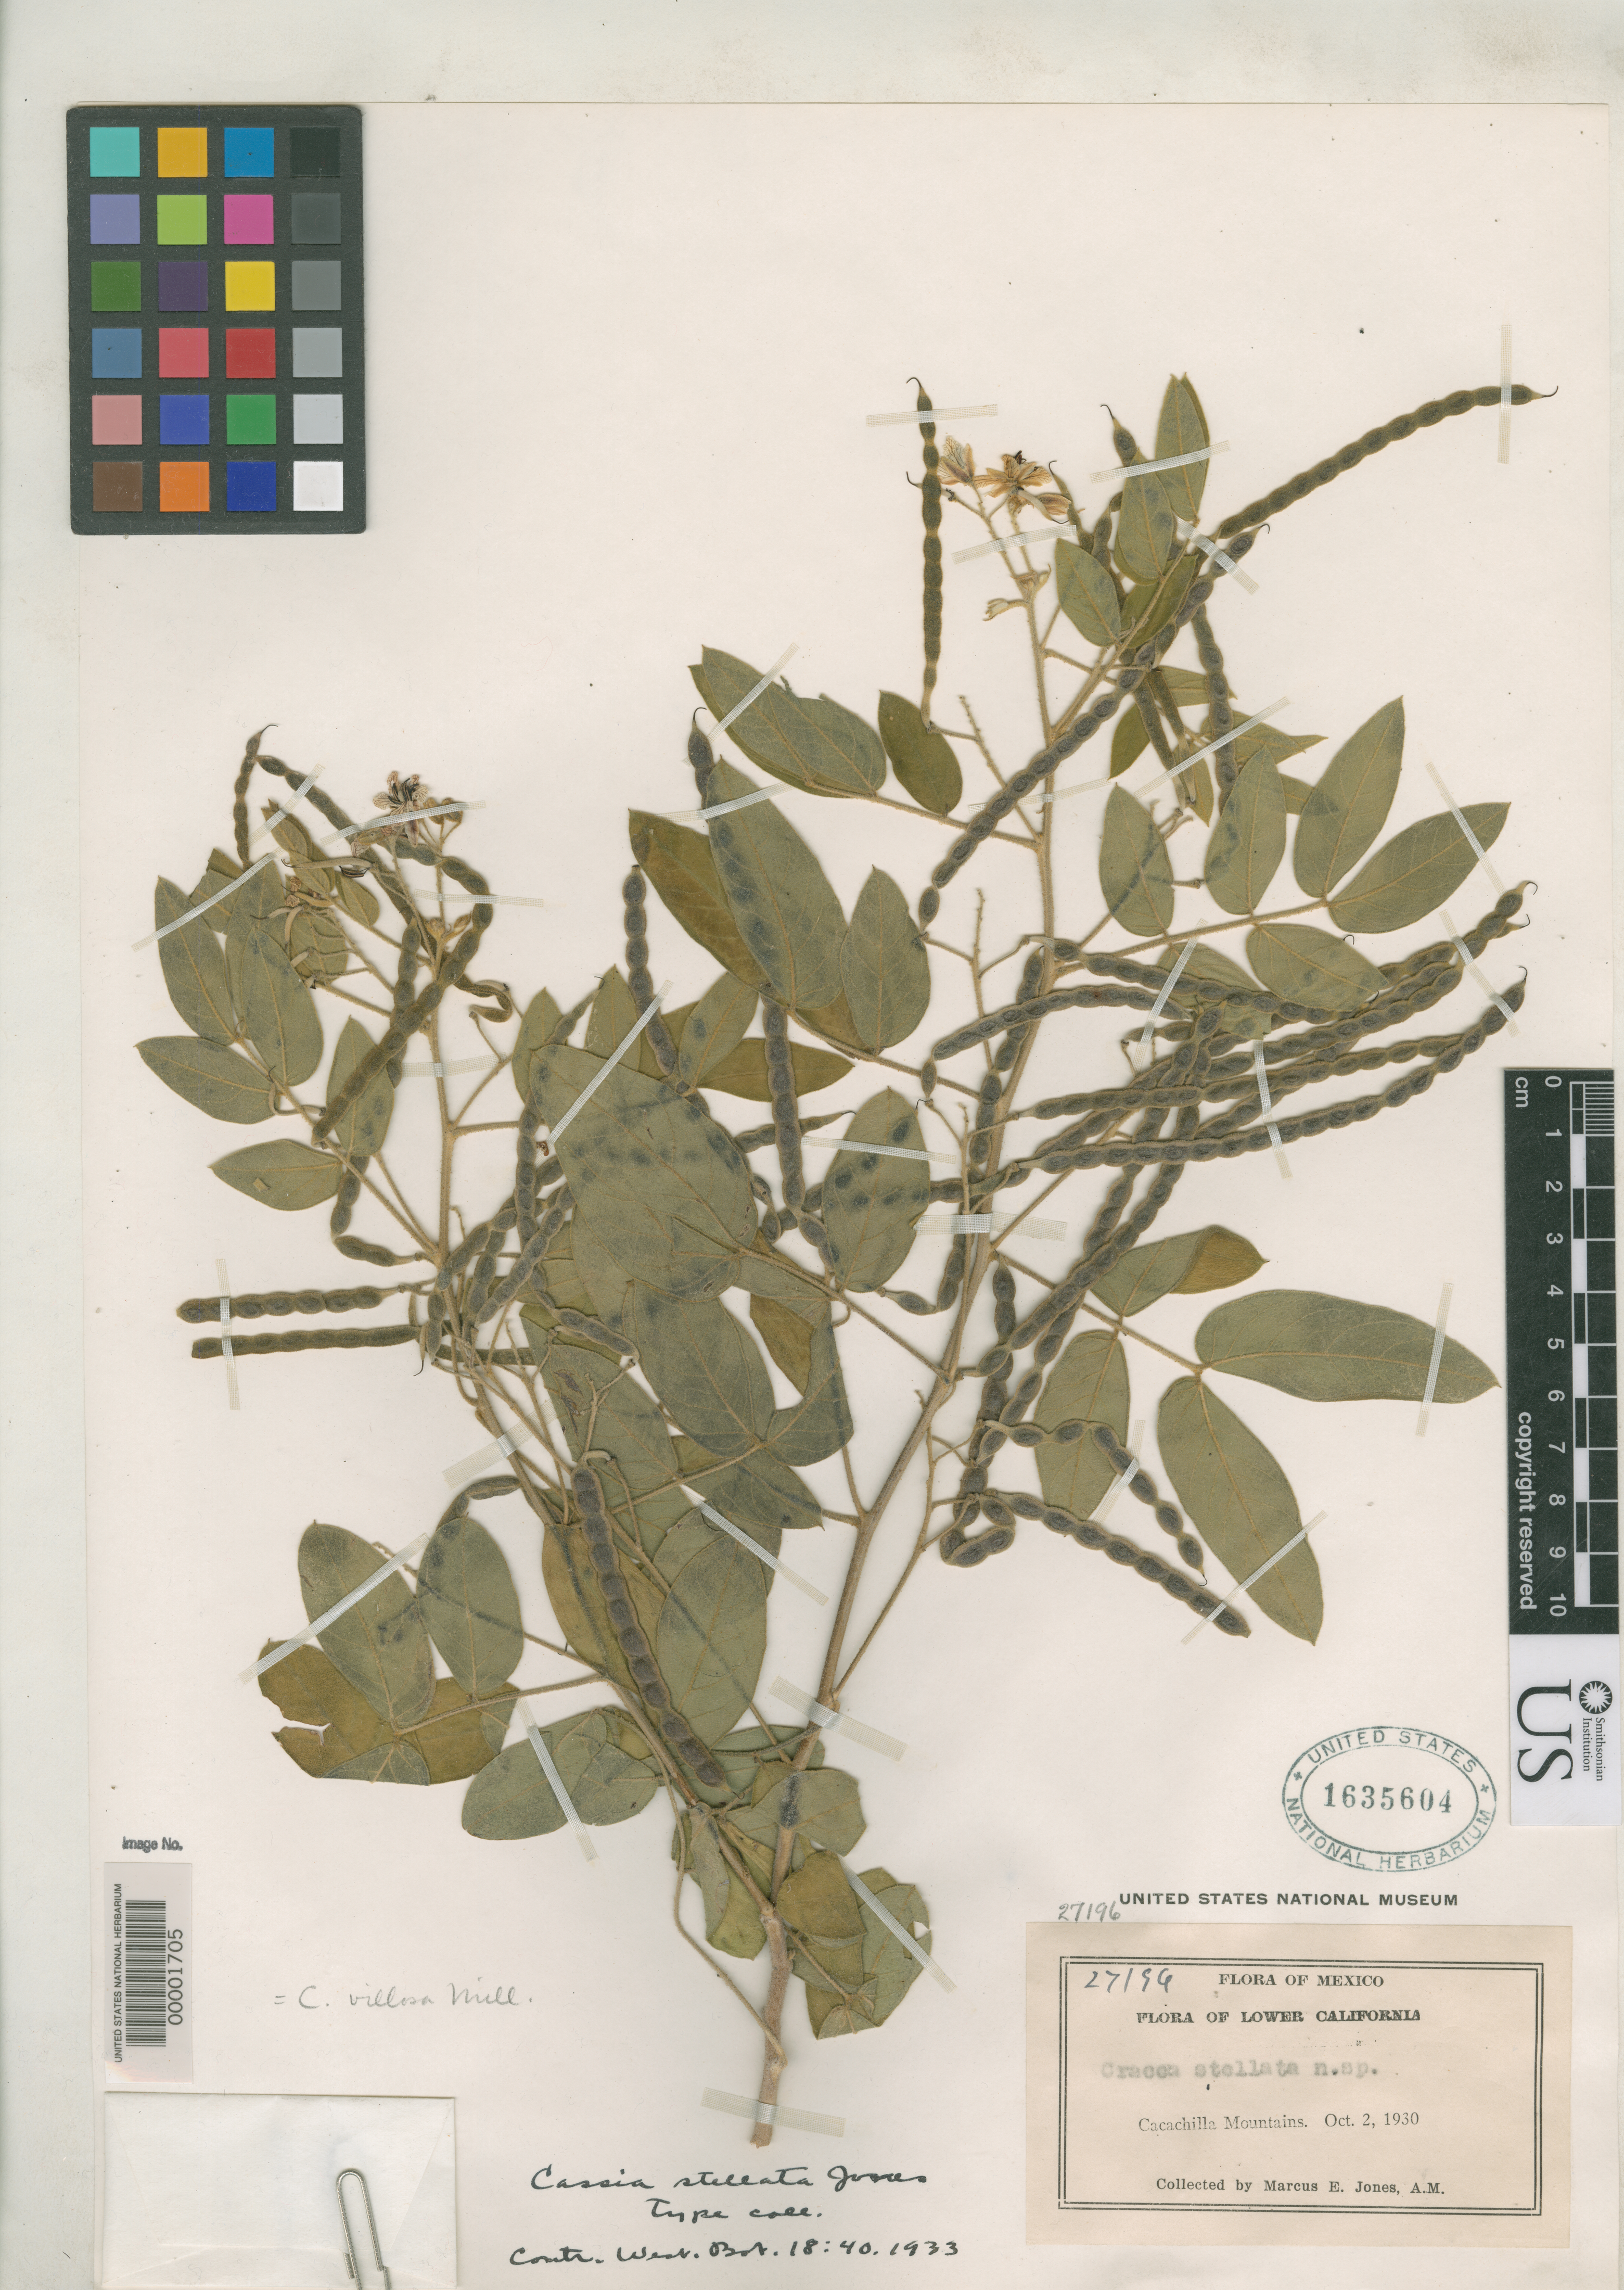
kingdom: Plantae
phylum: Tracheophyta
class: Magnoliopsida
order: Fabales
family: Fabaceae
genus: Cassia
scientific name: Cassia stellata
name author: M.E. Jones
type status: Isosyntype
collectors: M. E. Jones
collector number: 27196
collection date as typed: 02 Oct 1930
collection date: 1930-10-02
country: Mexico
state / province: Baja California Norte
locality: Cacachilla Mountains.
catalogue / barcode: US 1635604